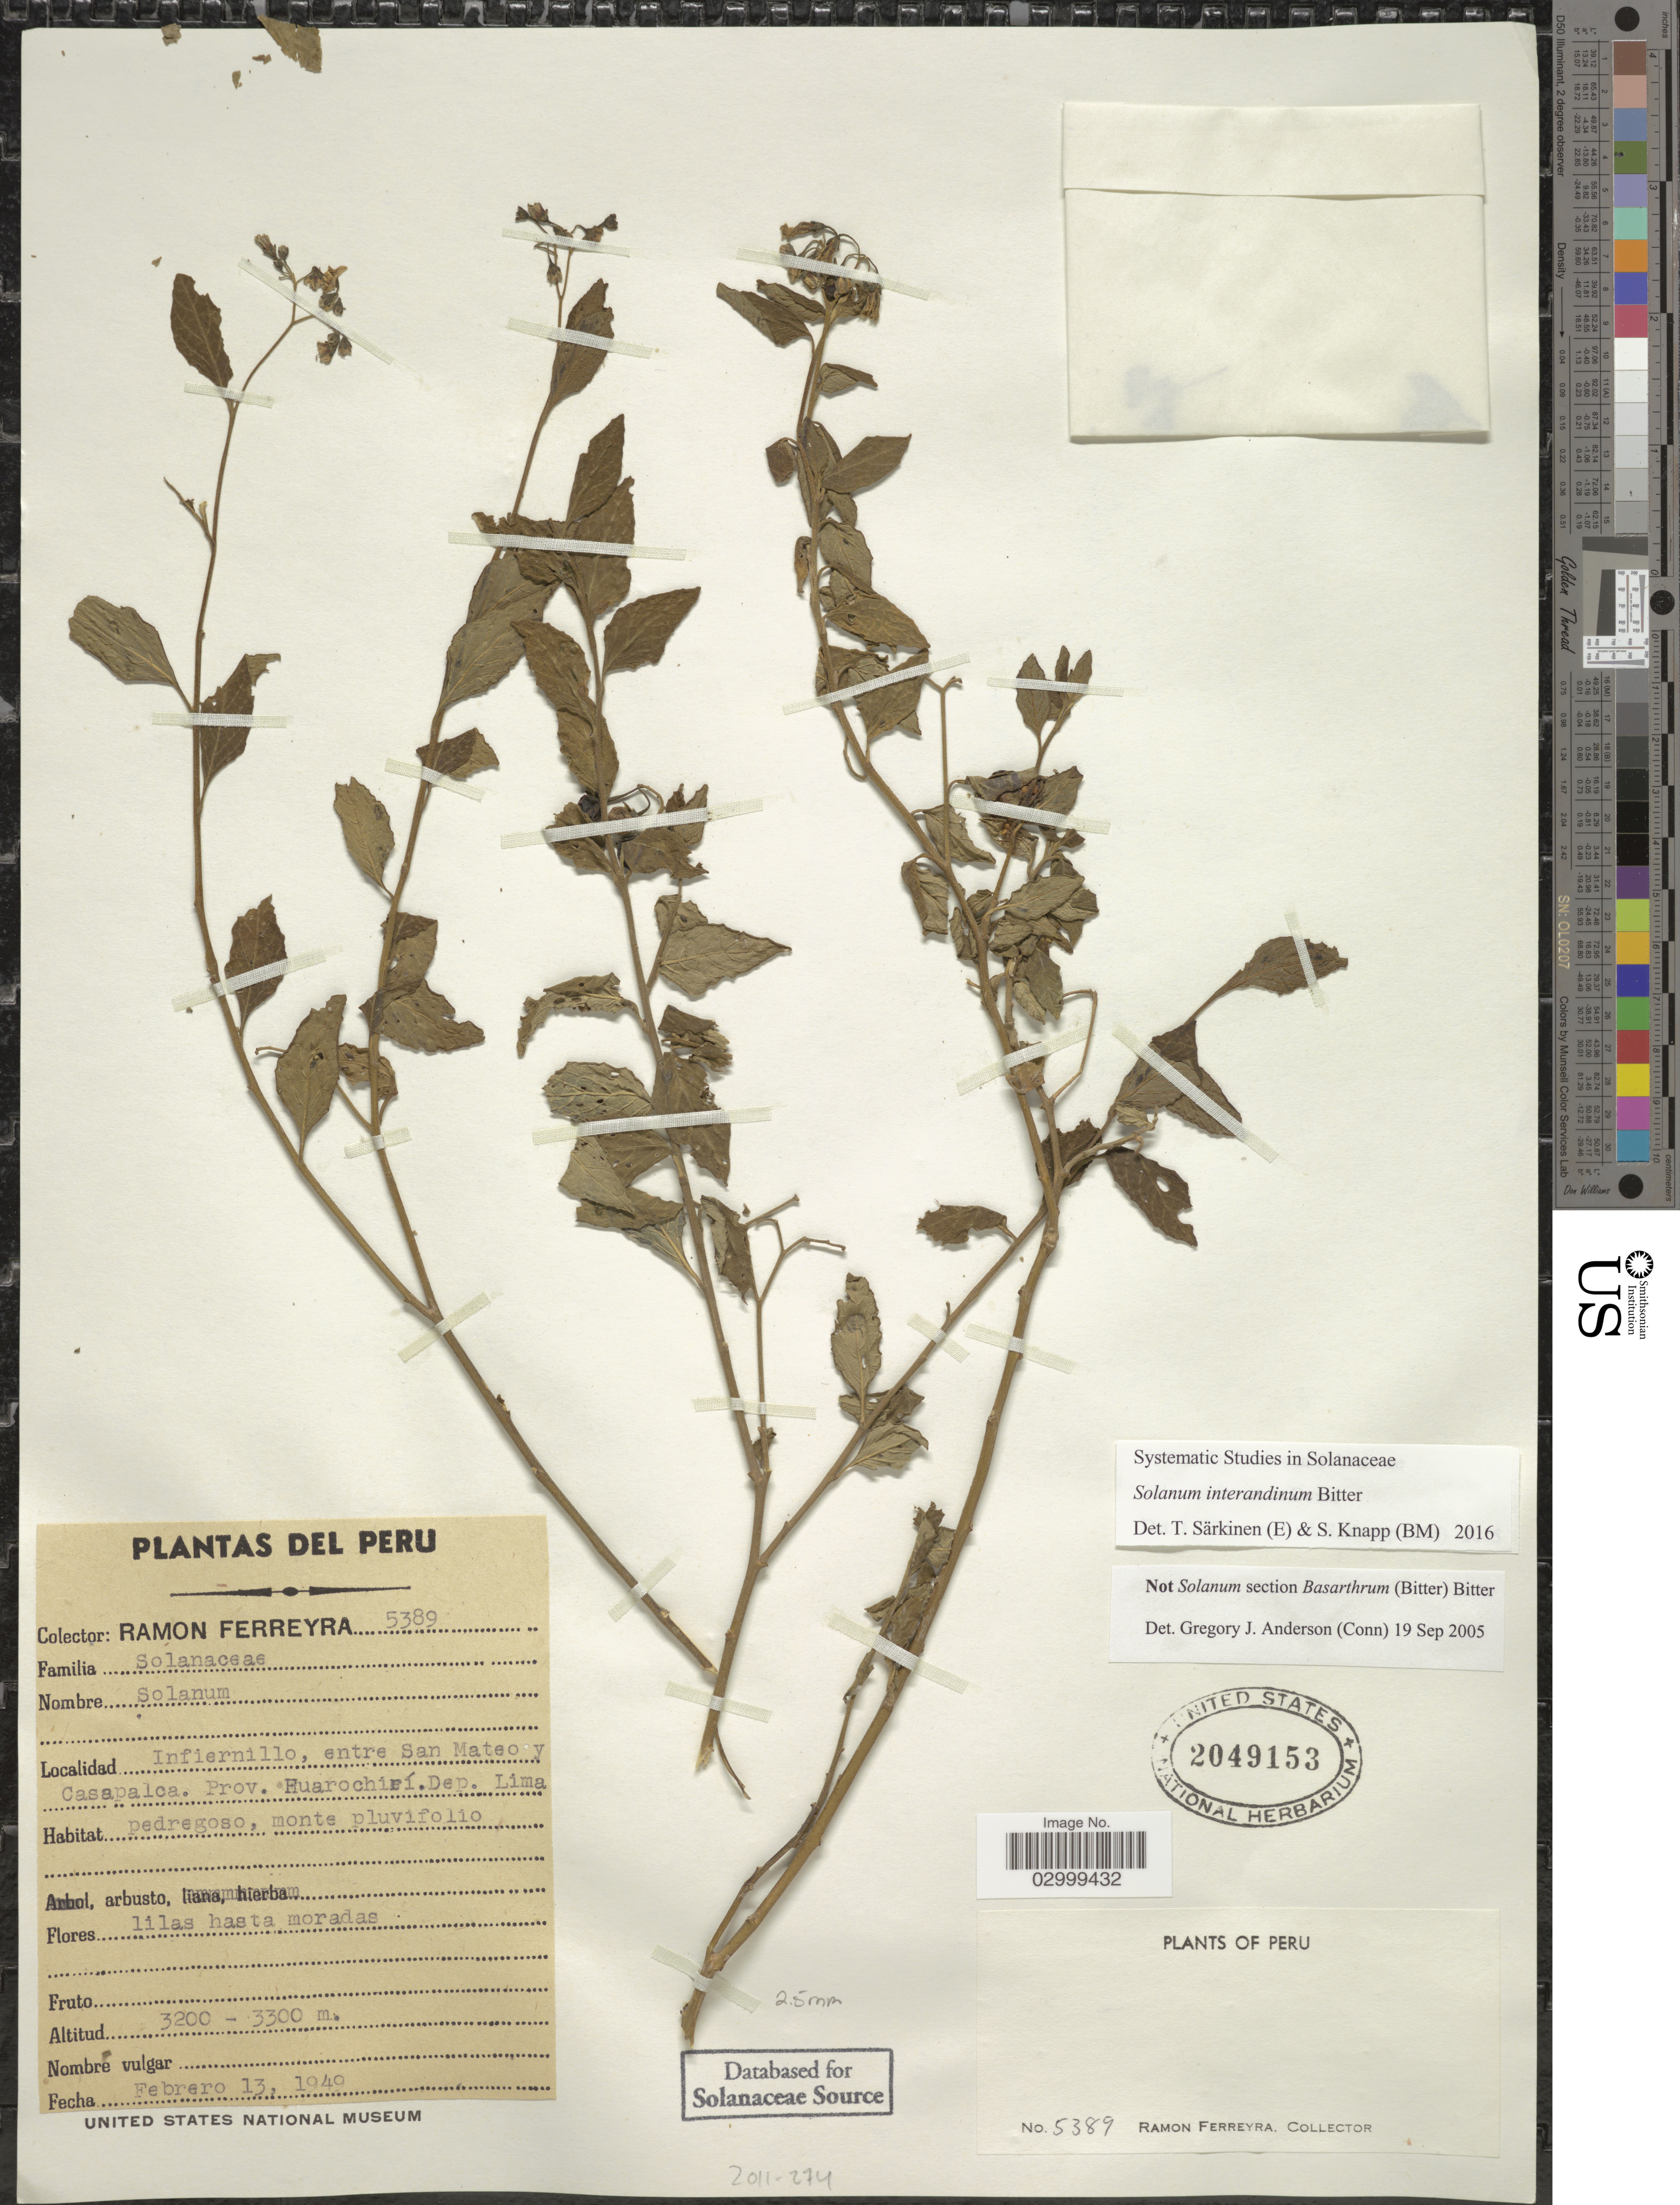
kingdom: Plantae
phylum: Tracheophyta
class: Magnoliopsida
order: Solanales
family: Solanaceae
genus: Solanum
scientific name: Solanum interandinum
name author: Bitter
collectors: R. A. Ferreyra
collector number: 5389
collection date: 1949-02-13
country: Peru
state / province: Lima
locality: Infiernillo, entre San Mateo y Casapalca. Prov. Huarochirí. Dep. Lima.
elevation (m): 3200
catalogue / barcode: US 2049153